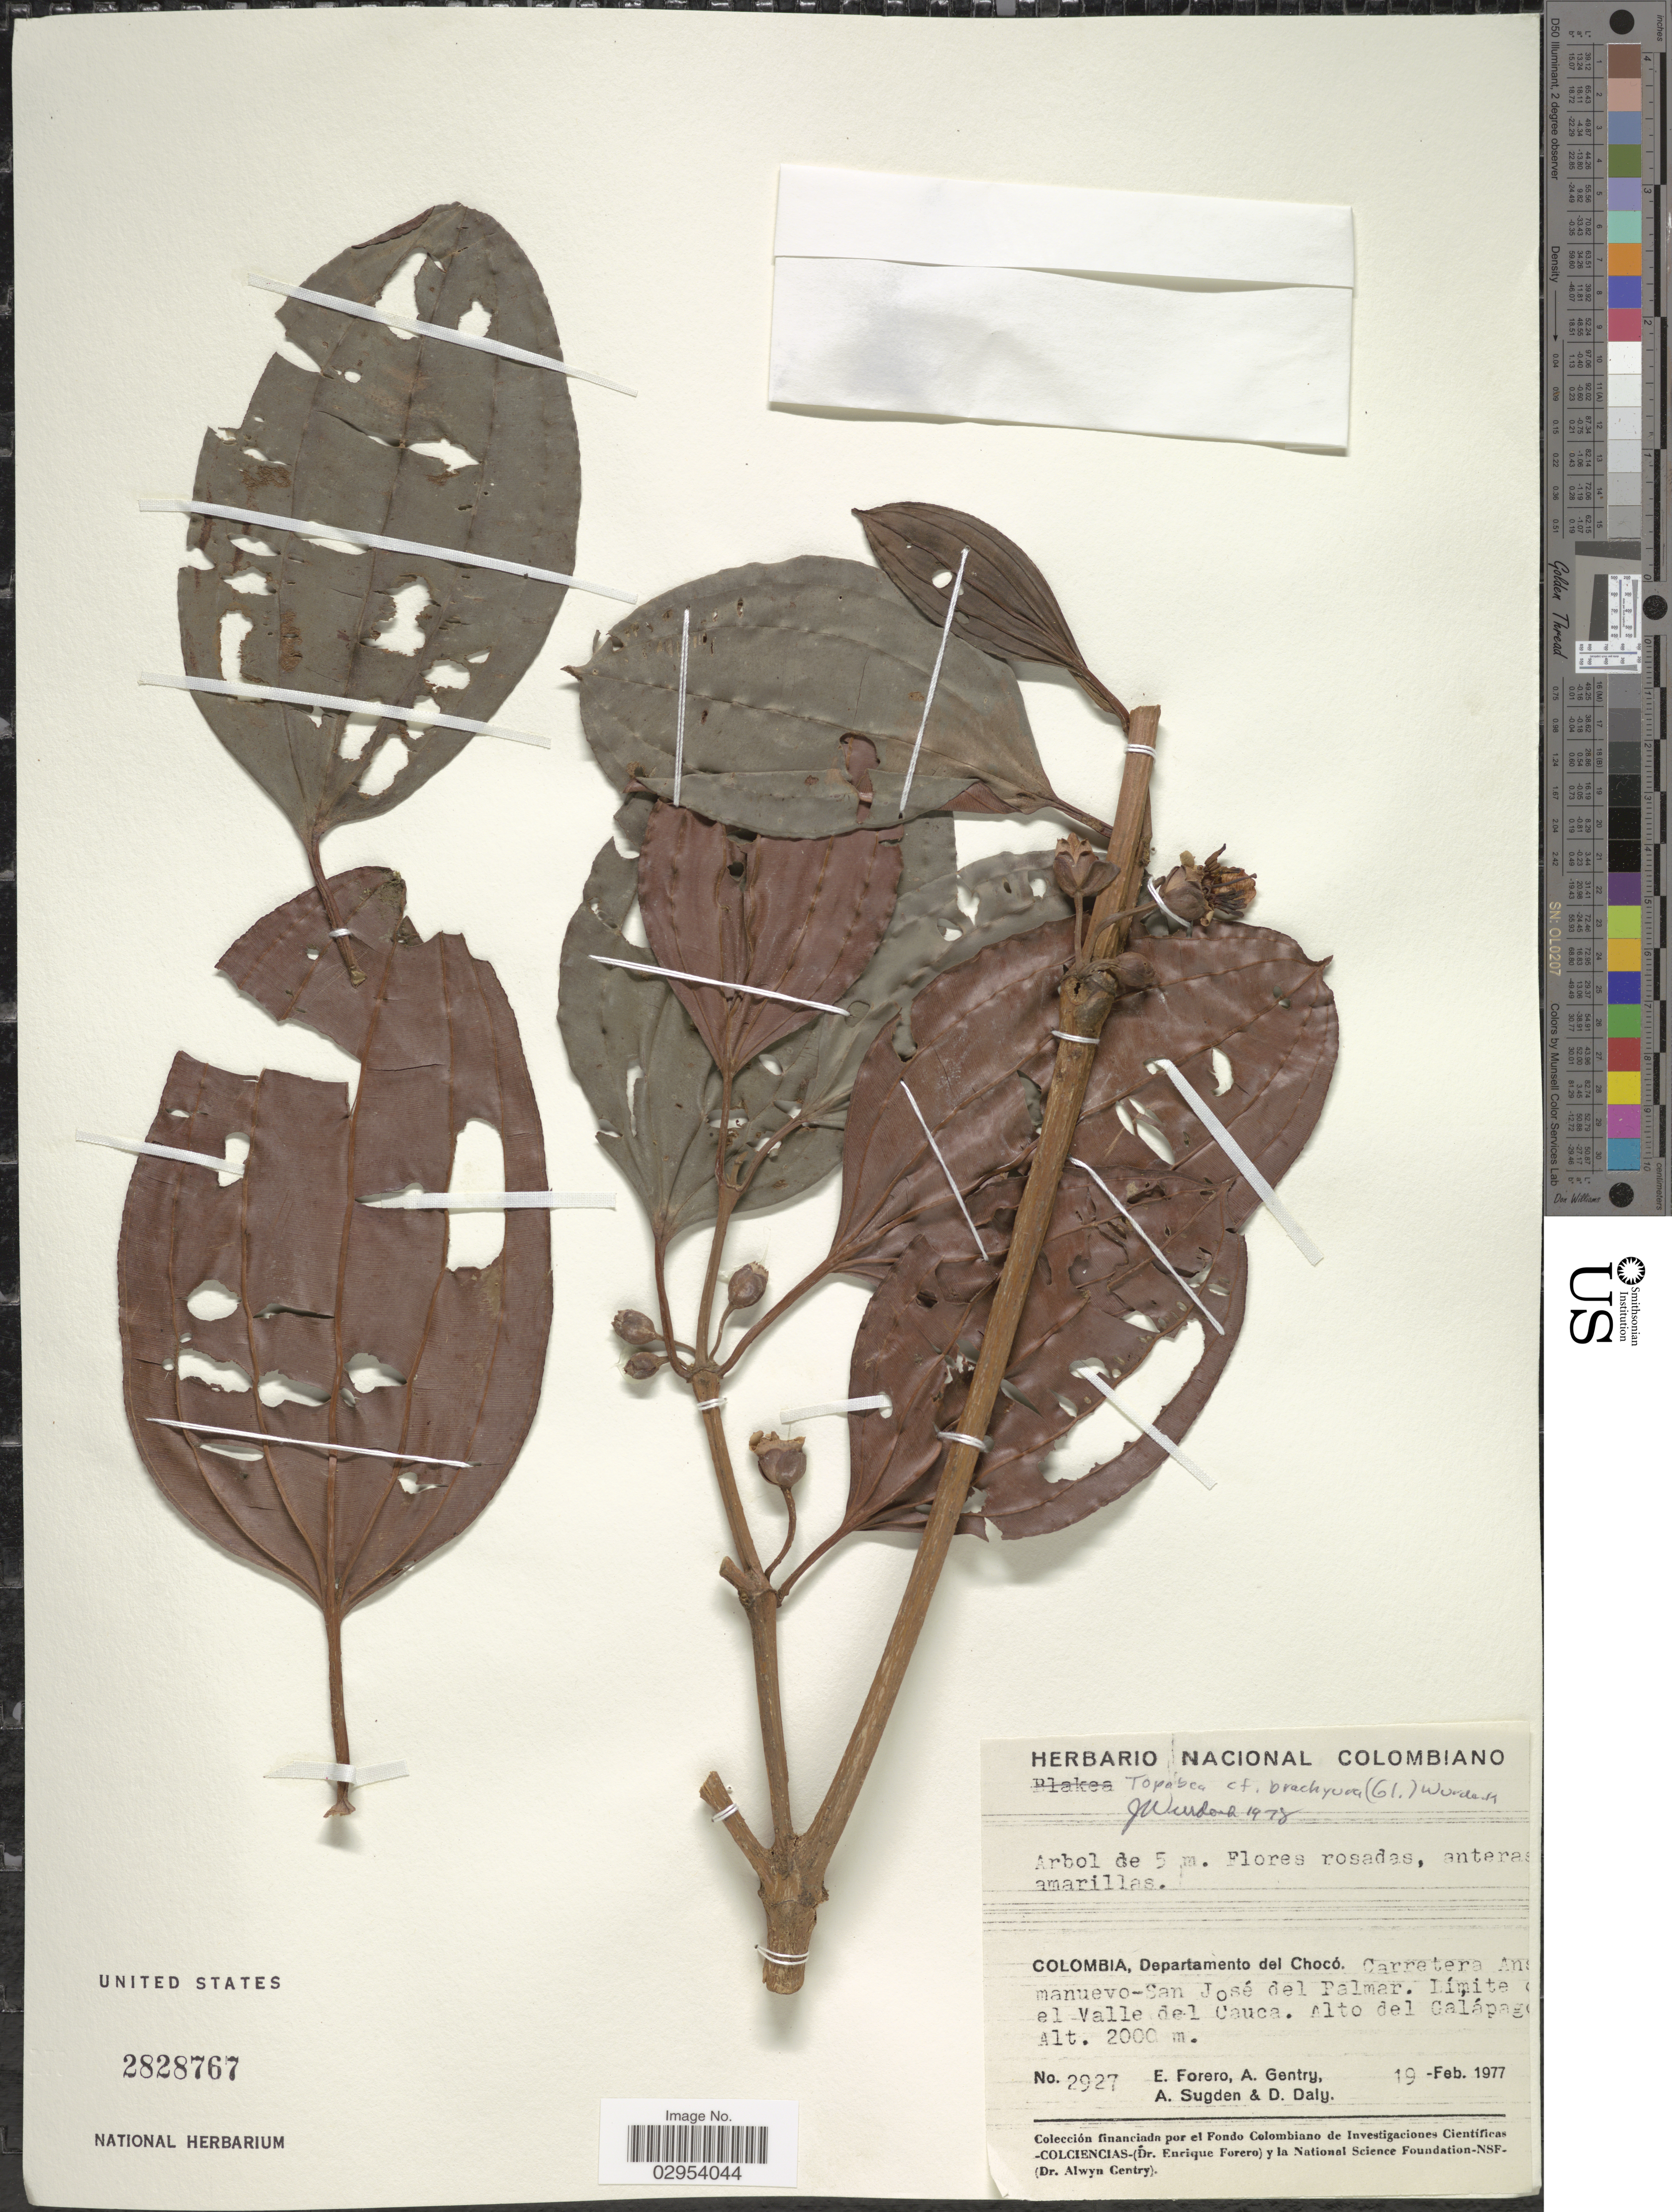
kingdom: Plantae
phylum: Tracheophyta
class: Magnoliopsida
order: Myrtales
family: Melastomataceae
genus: Topobea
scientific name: Topobea brachyura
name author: (Gleason) Wurdack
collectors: E. Forero, A. H. Gentry, A. Sugden & D. C. Daly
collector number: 2927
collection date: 1977-02-19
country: Colombia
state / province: Chocó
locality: Departamento del Chocó. Carretera Ansermanuevo-San José del Palmar. Límite el Valle del Cauca. Alto del Galápago.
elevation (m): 2000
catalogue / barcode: US 2828767